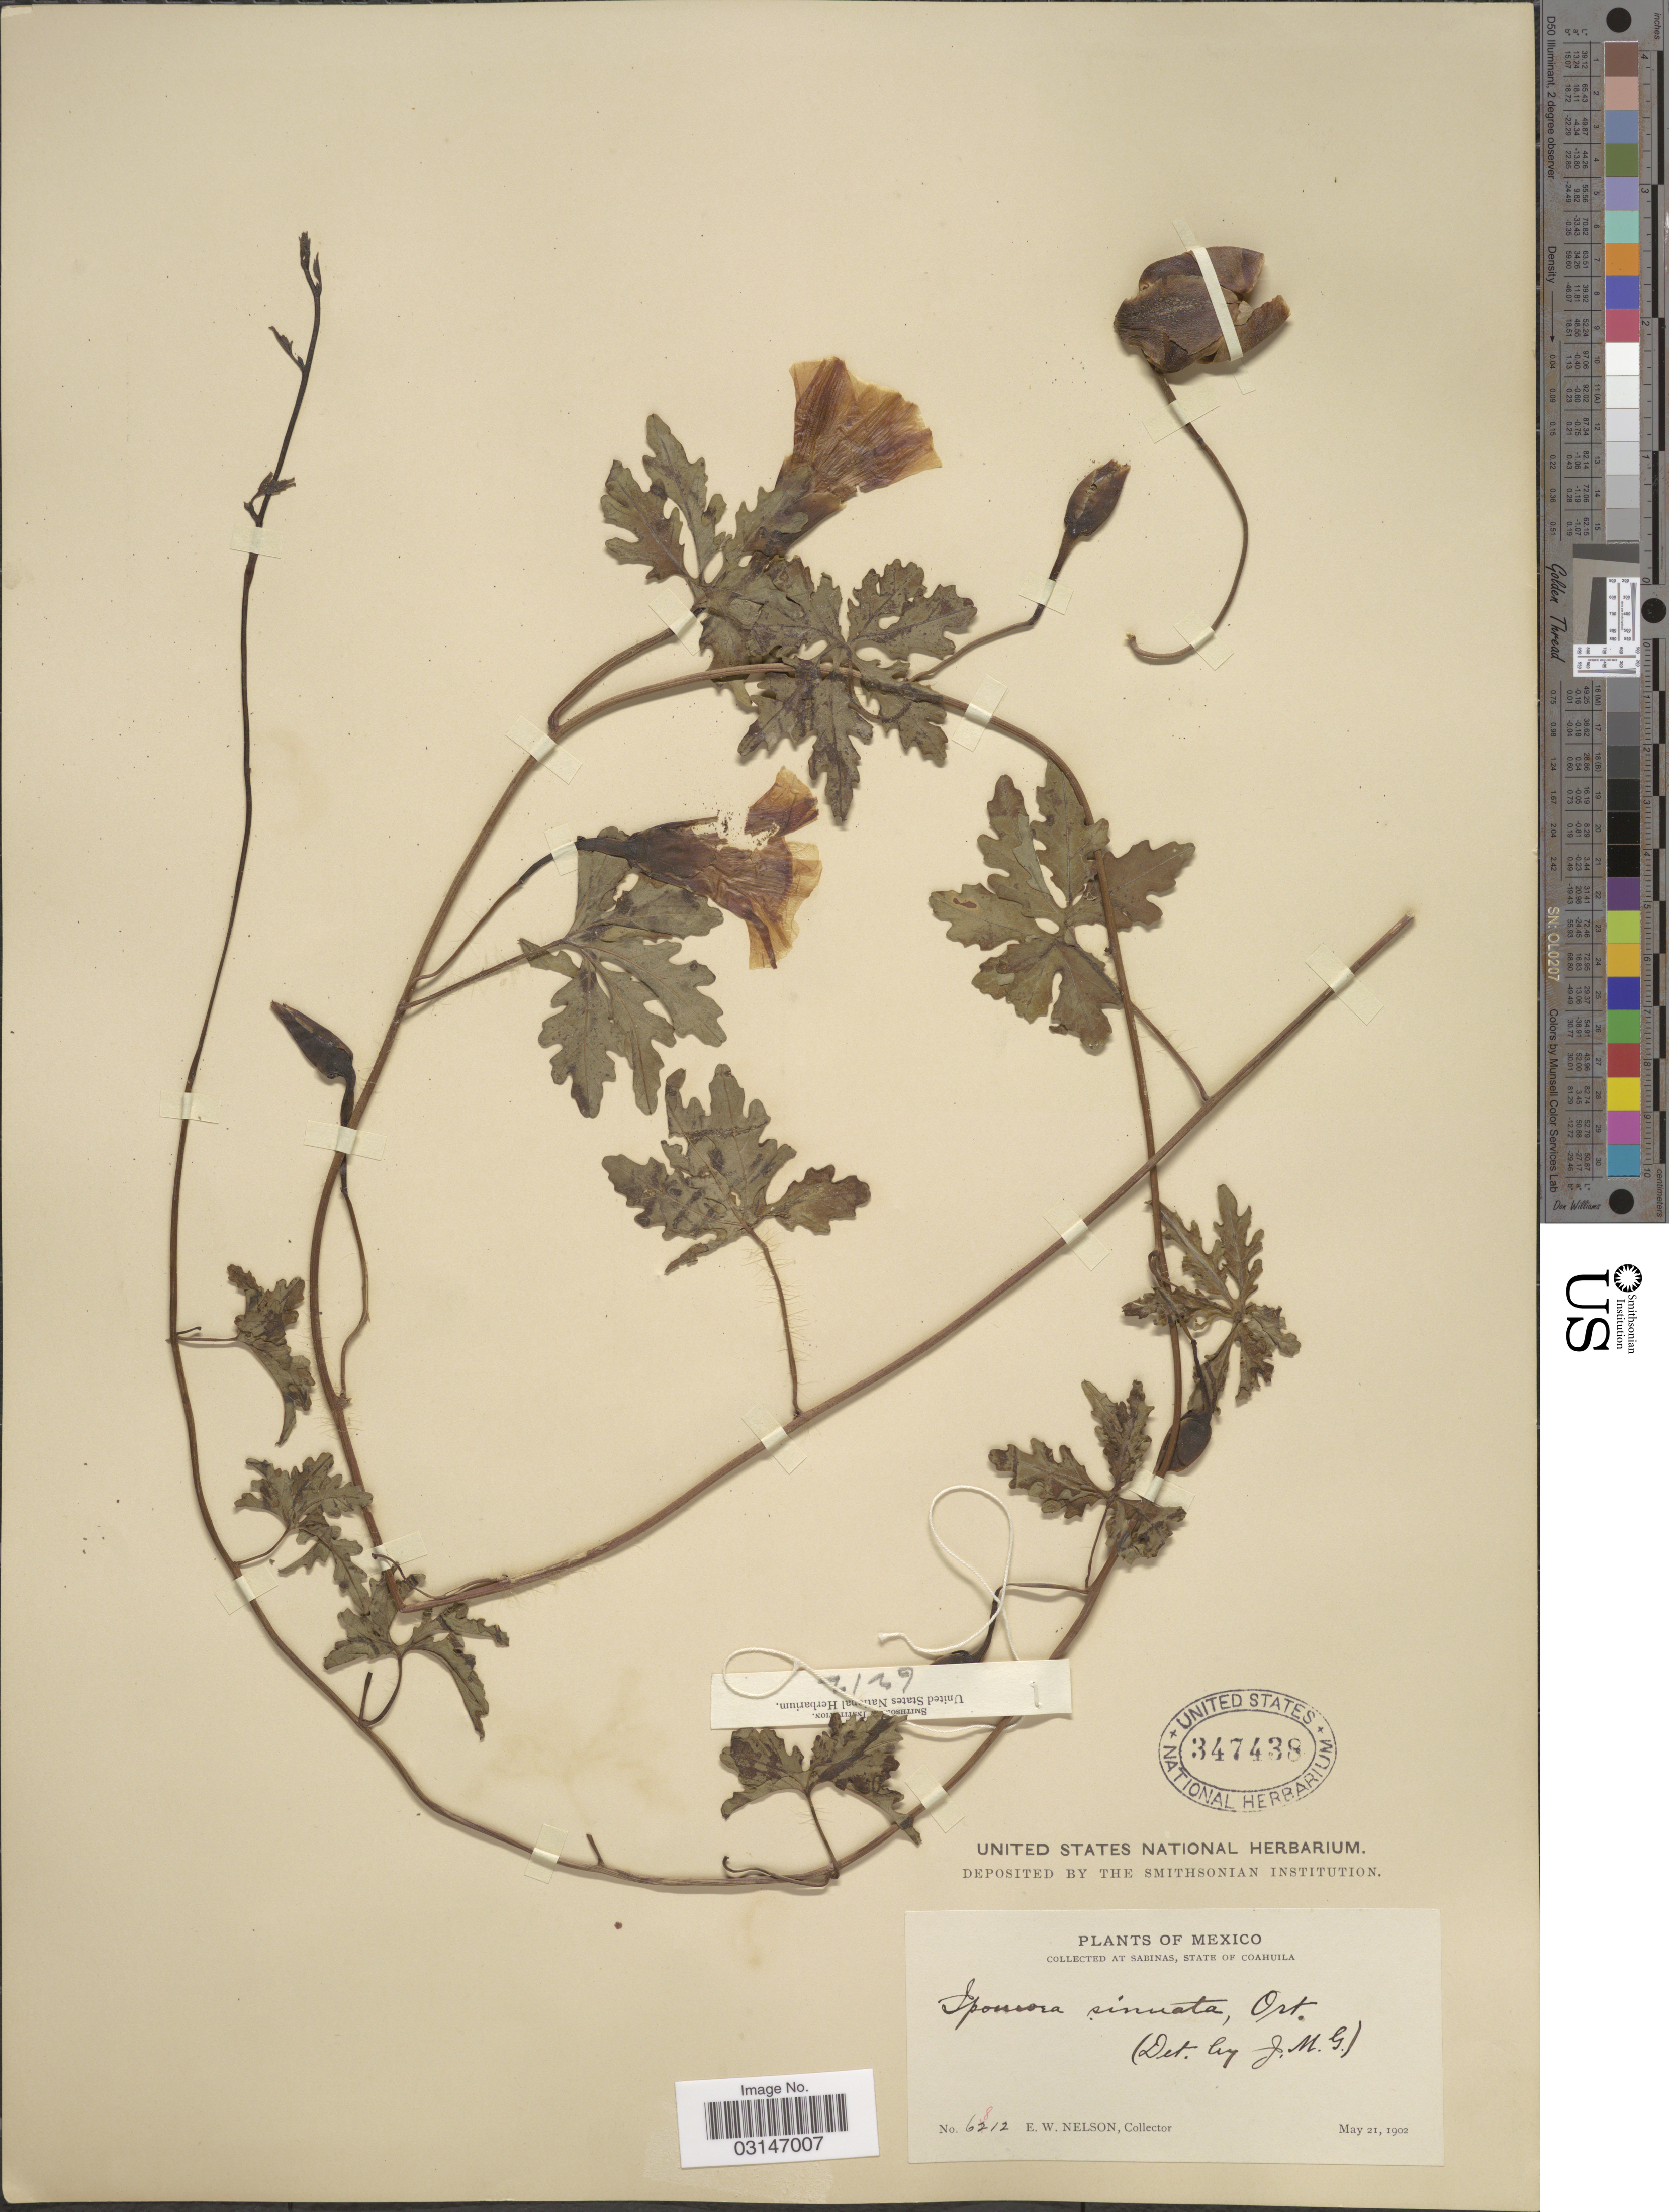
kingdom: Plantae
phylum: Tracheophyta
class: Magnoliopsida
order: Solanales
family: Convolvulaceae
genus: Distimake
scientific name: Distimake dissectus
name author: (Jacq.) A. R. Simões & Staples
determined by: Strong, Mark T., (BOT), Smithsonian Institution - National Museum of Natural History (UNITED STATES)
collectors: E. W. Nelson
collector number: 68212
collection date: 1902-05-21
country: Mexico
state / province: Coahuila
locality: At Sabinas, State of Coahuila.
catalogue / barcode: US 347438